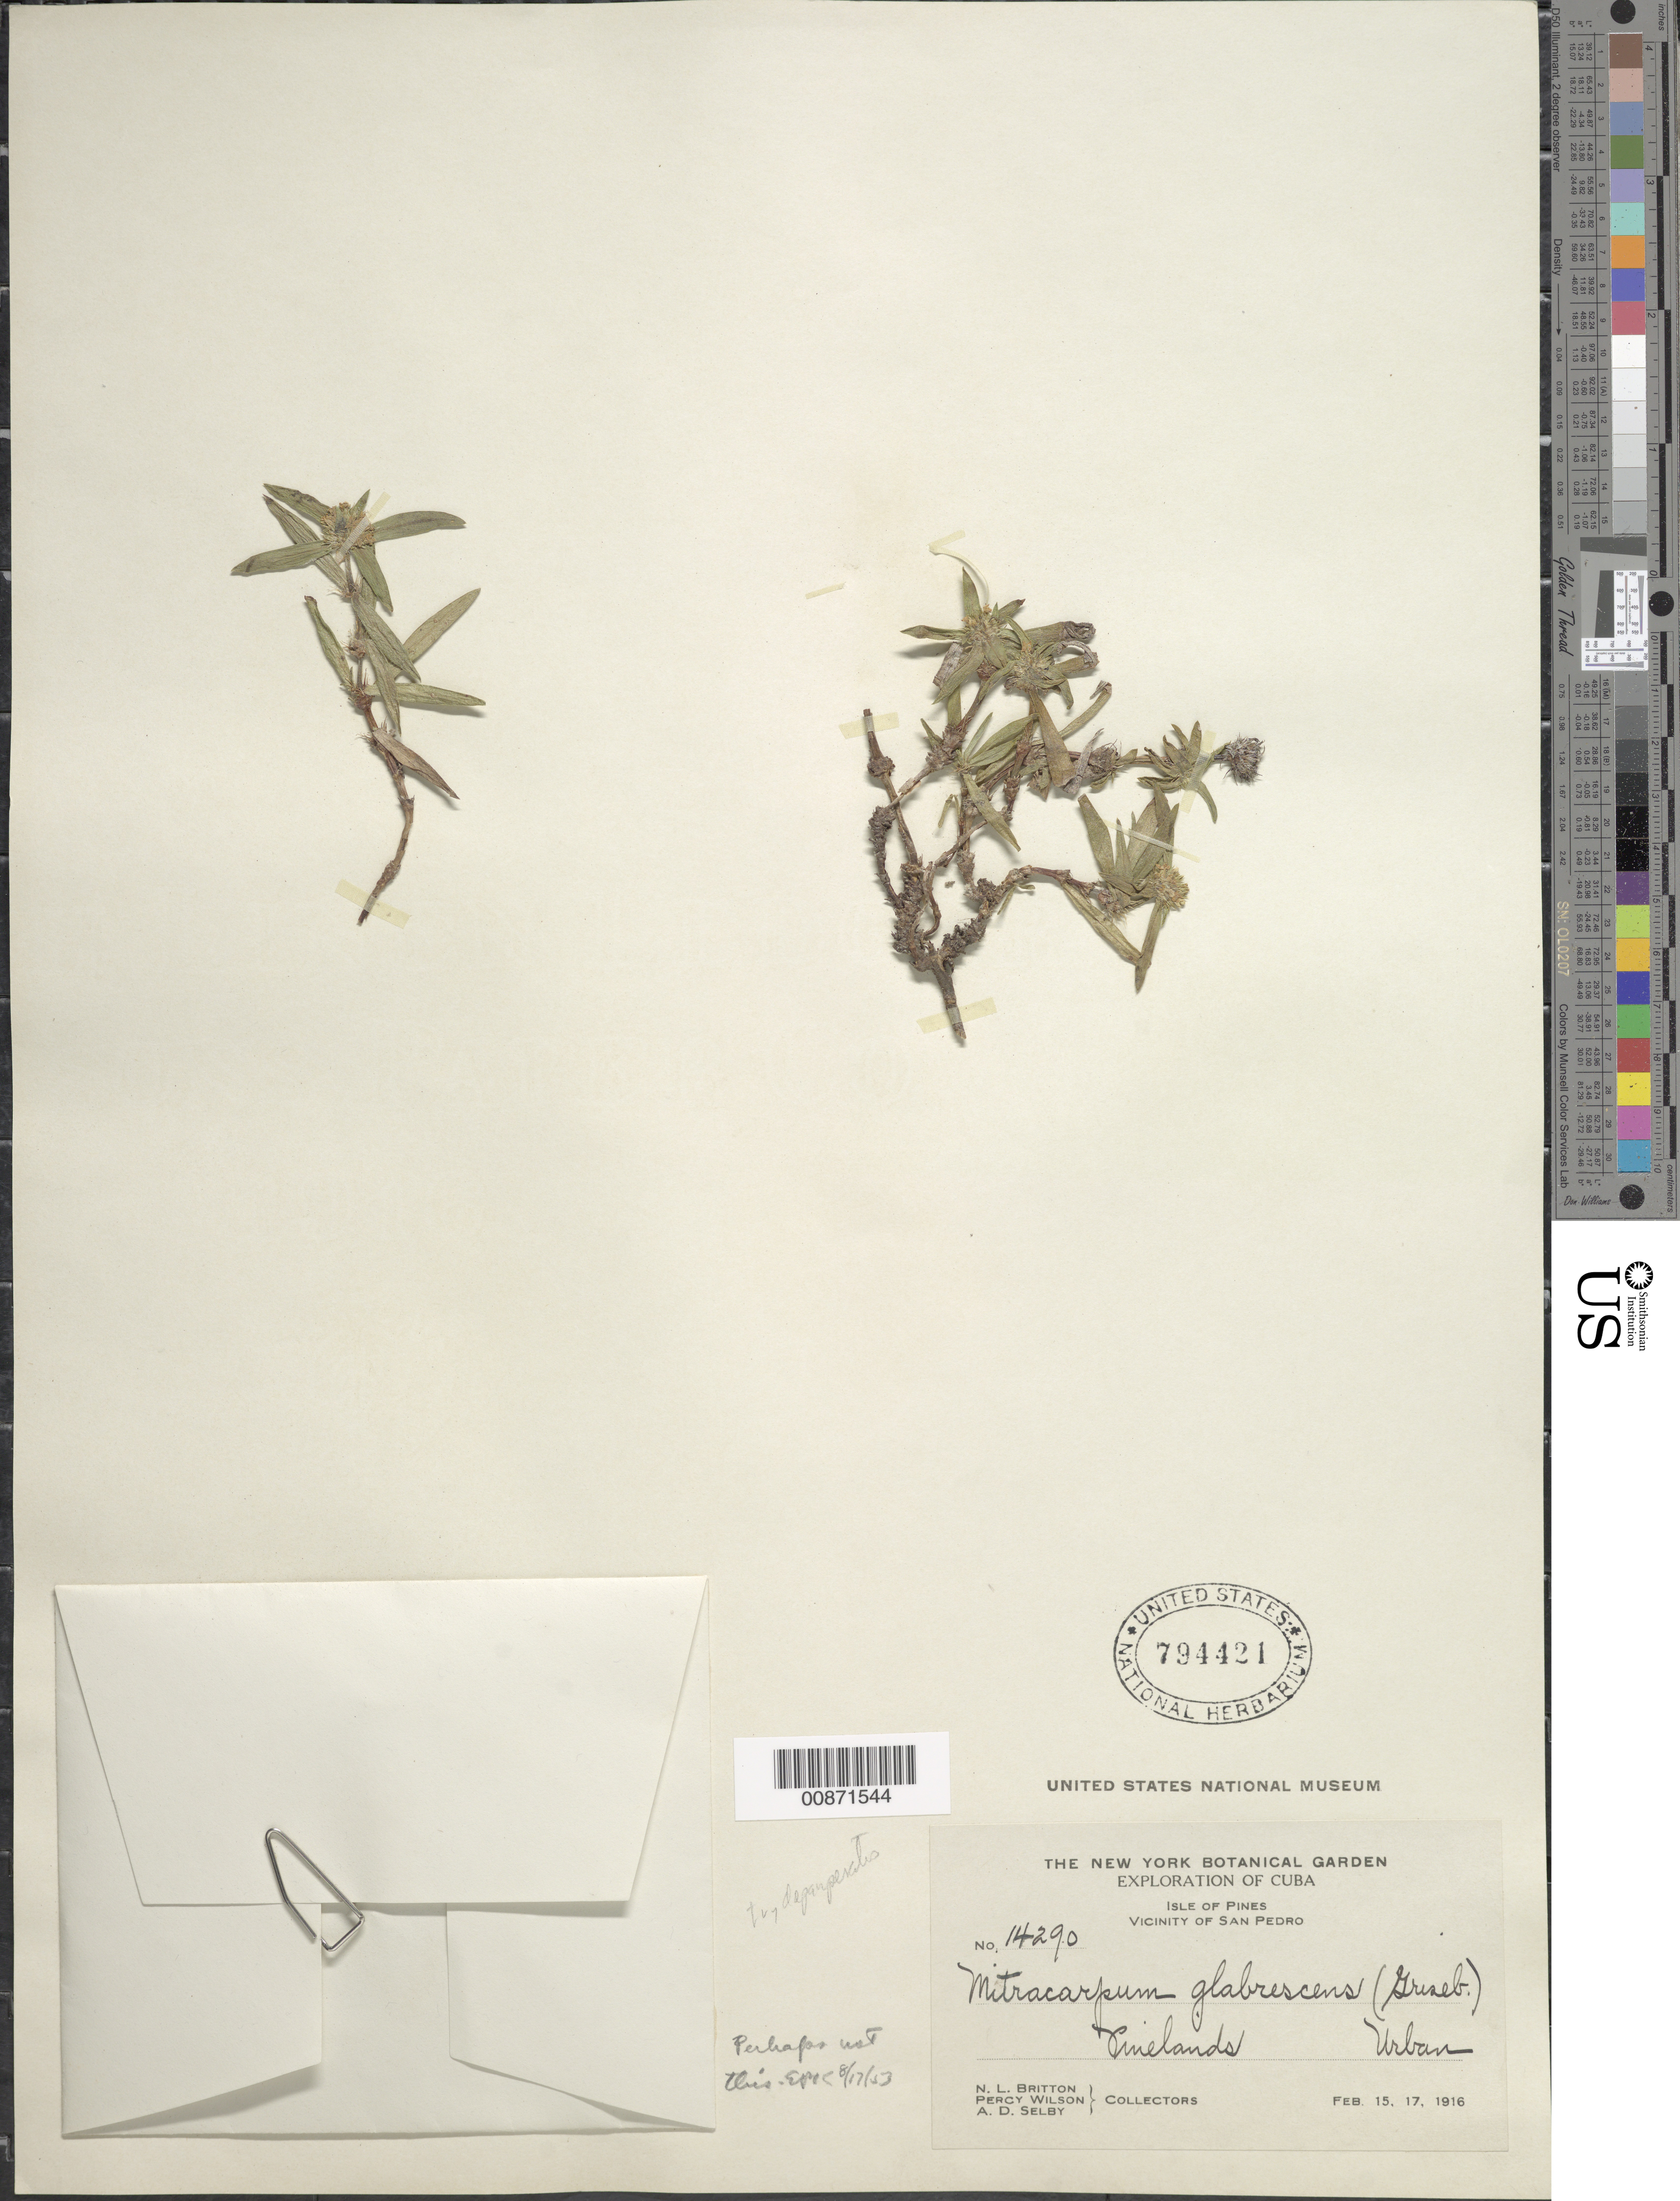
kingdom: Plantae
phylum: Tracheophyta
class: Magnoliopsida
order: Gentianales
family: Rubiaceae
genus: Mitracarpus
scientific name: Mitracarpus depauperatus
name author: Britton & P. Wilson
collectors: N. Britton, P. Wilson & A. Selby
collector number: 14290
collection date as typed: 15 Feb 1916 and 17 Feb 1916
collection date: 1916-02-15,1916-02-17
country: Cuba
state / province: Isla de La Juventud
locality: Vicinity of San Pedro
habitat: Pinelands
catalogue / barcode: US 794421